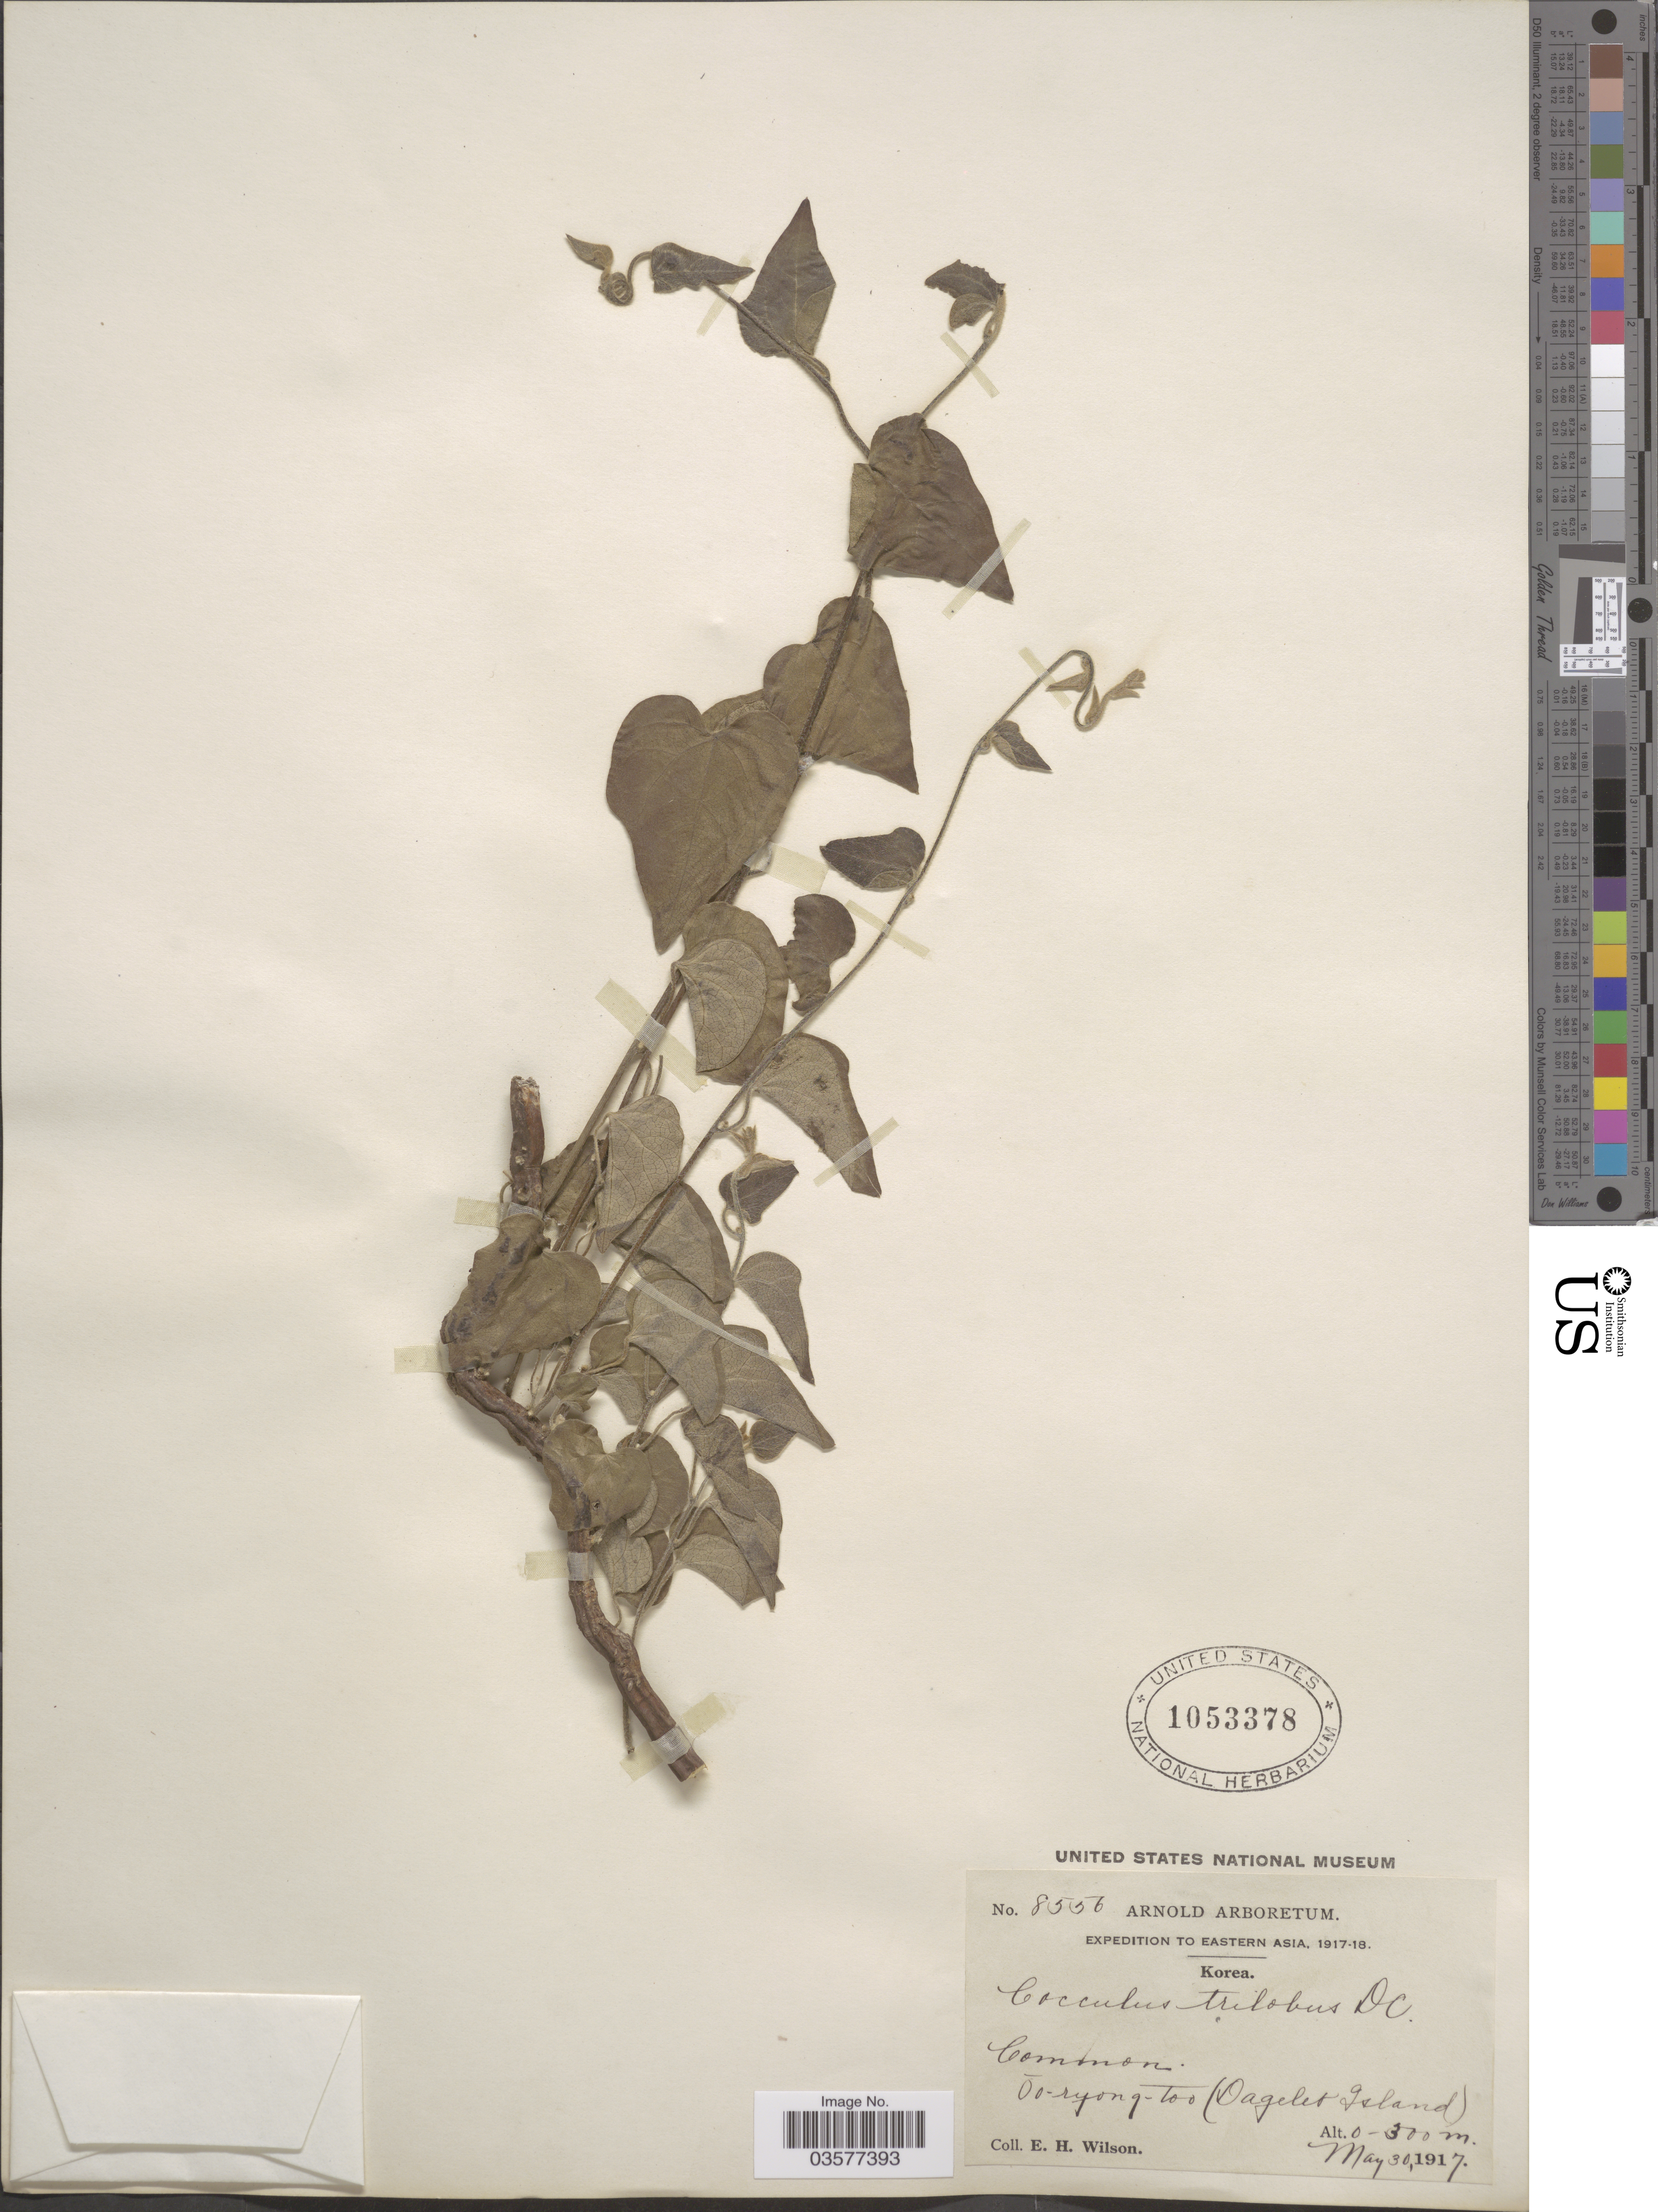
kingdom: Plantae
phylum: Tracheophyta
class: Magnoliopsida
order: Ranunculales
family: Menispermaceae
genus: Cocculus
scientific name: Cocculus orbiculatus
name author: (L.) DC.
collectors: E. Wilson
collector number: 8556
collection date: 1917-05-30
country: South Korea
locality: Eastern Asia. Ōo-ryong-Too (Dagelet Island).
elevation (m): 0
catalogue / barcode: US 1053378